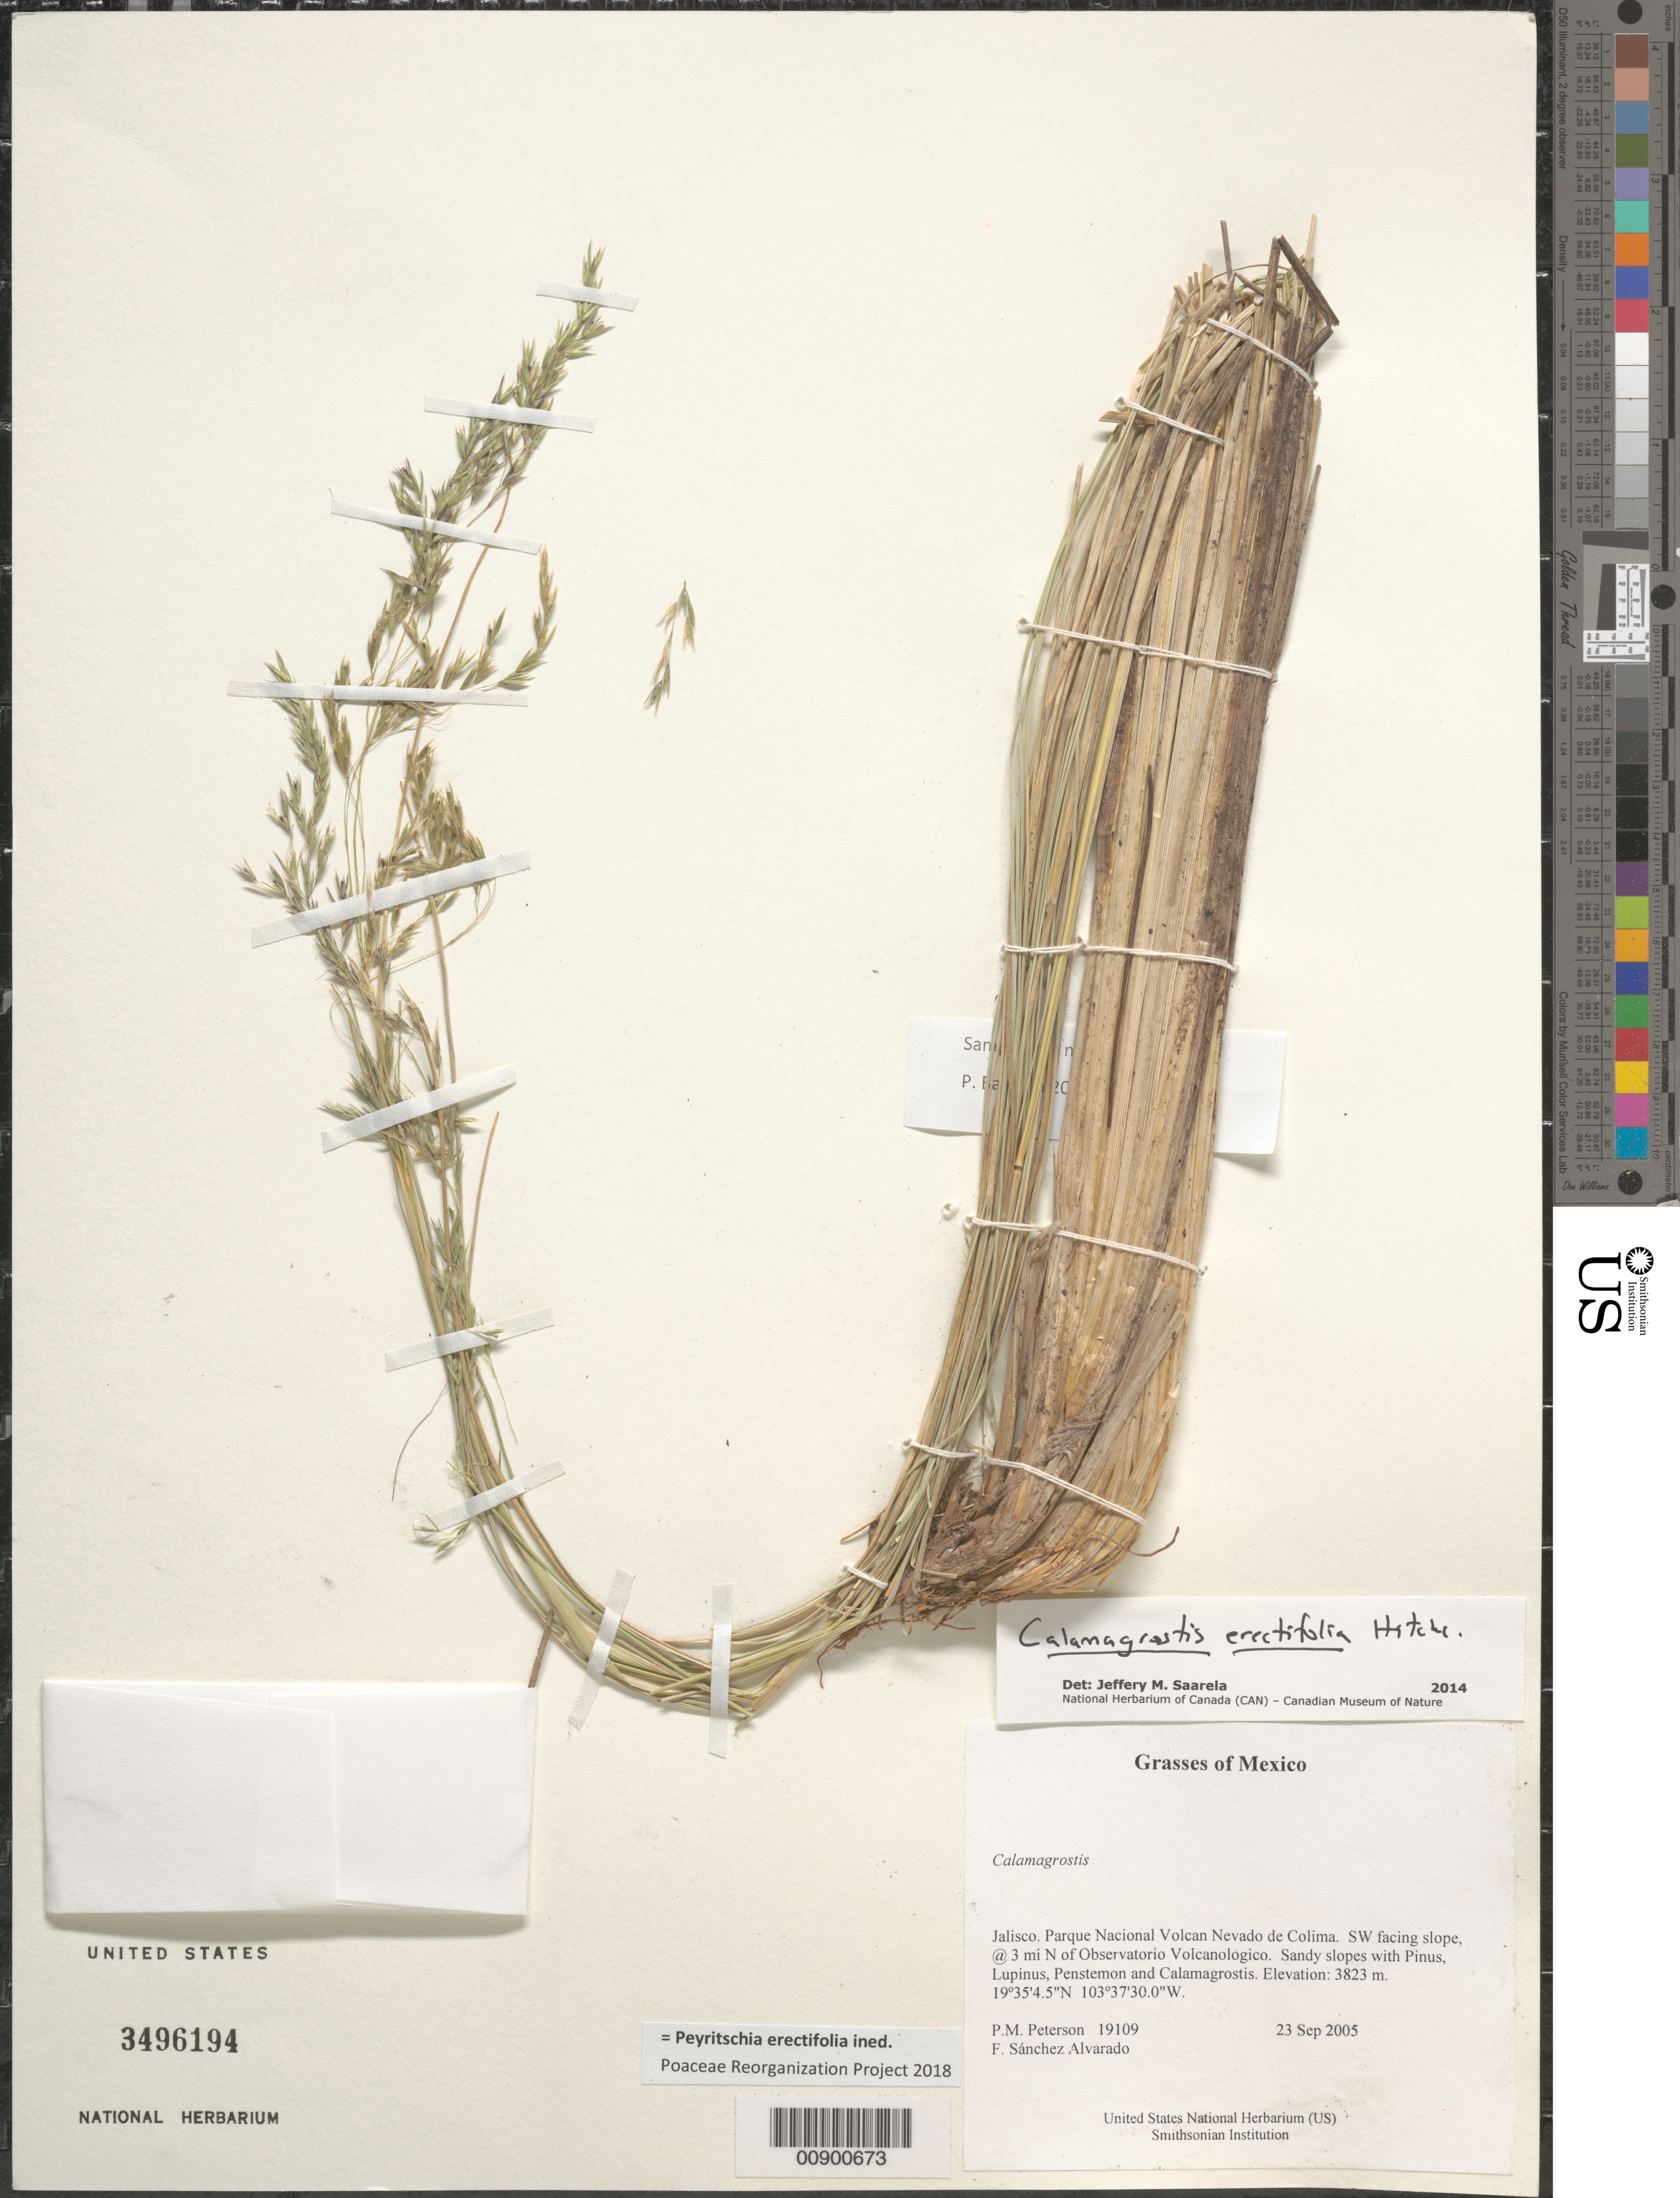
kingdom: Plantae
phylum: Tracheophyta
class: Liliopsida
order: Poales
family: Poaceae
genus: Peyritschia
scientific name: Peyritschia erectifolia ined.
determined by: Poaceae Reorganization Project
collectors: P. M. Peterson & F. Sánchez Alvarado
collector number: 19109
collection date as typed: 23 Sep 2005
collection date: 2005-09-23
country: Mexico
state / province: Jalisco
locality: Parque Nacional Volcan Nevado de Colima. SW facing slope, @ 3 mi N of Observatorio Volcanologico. Sandy slopes with Pinus, Lupinus, Penstemon and Calamagrostis.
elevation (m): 3823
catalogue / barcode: US 3496194